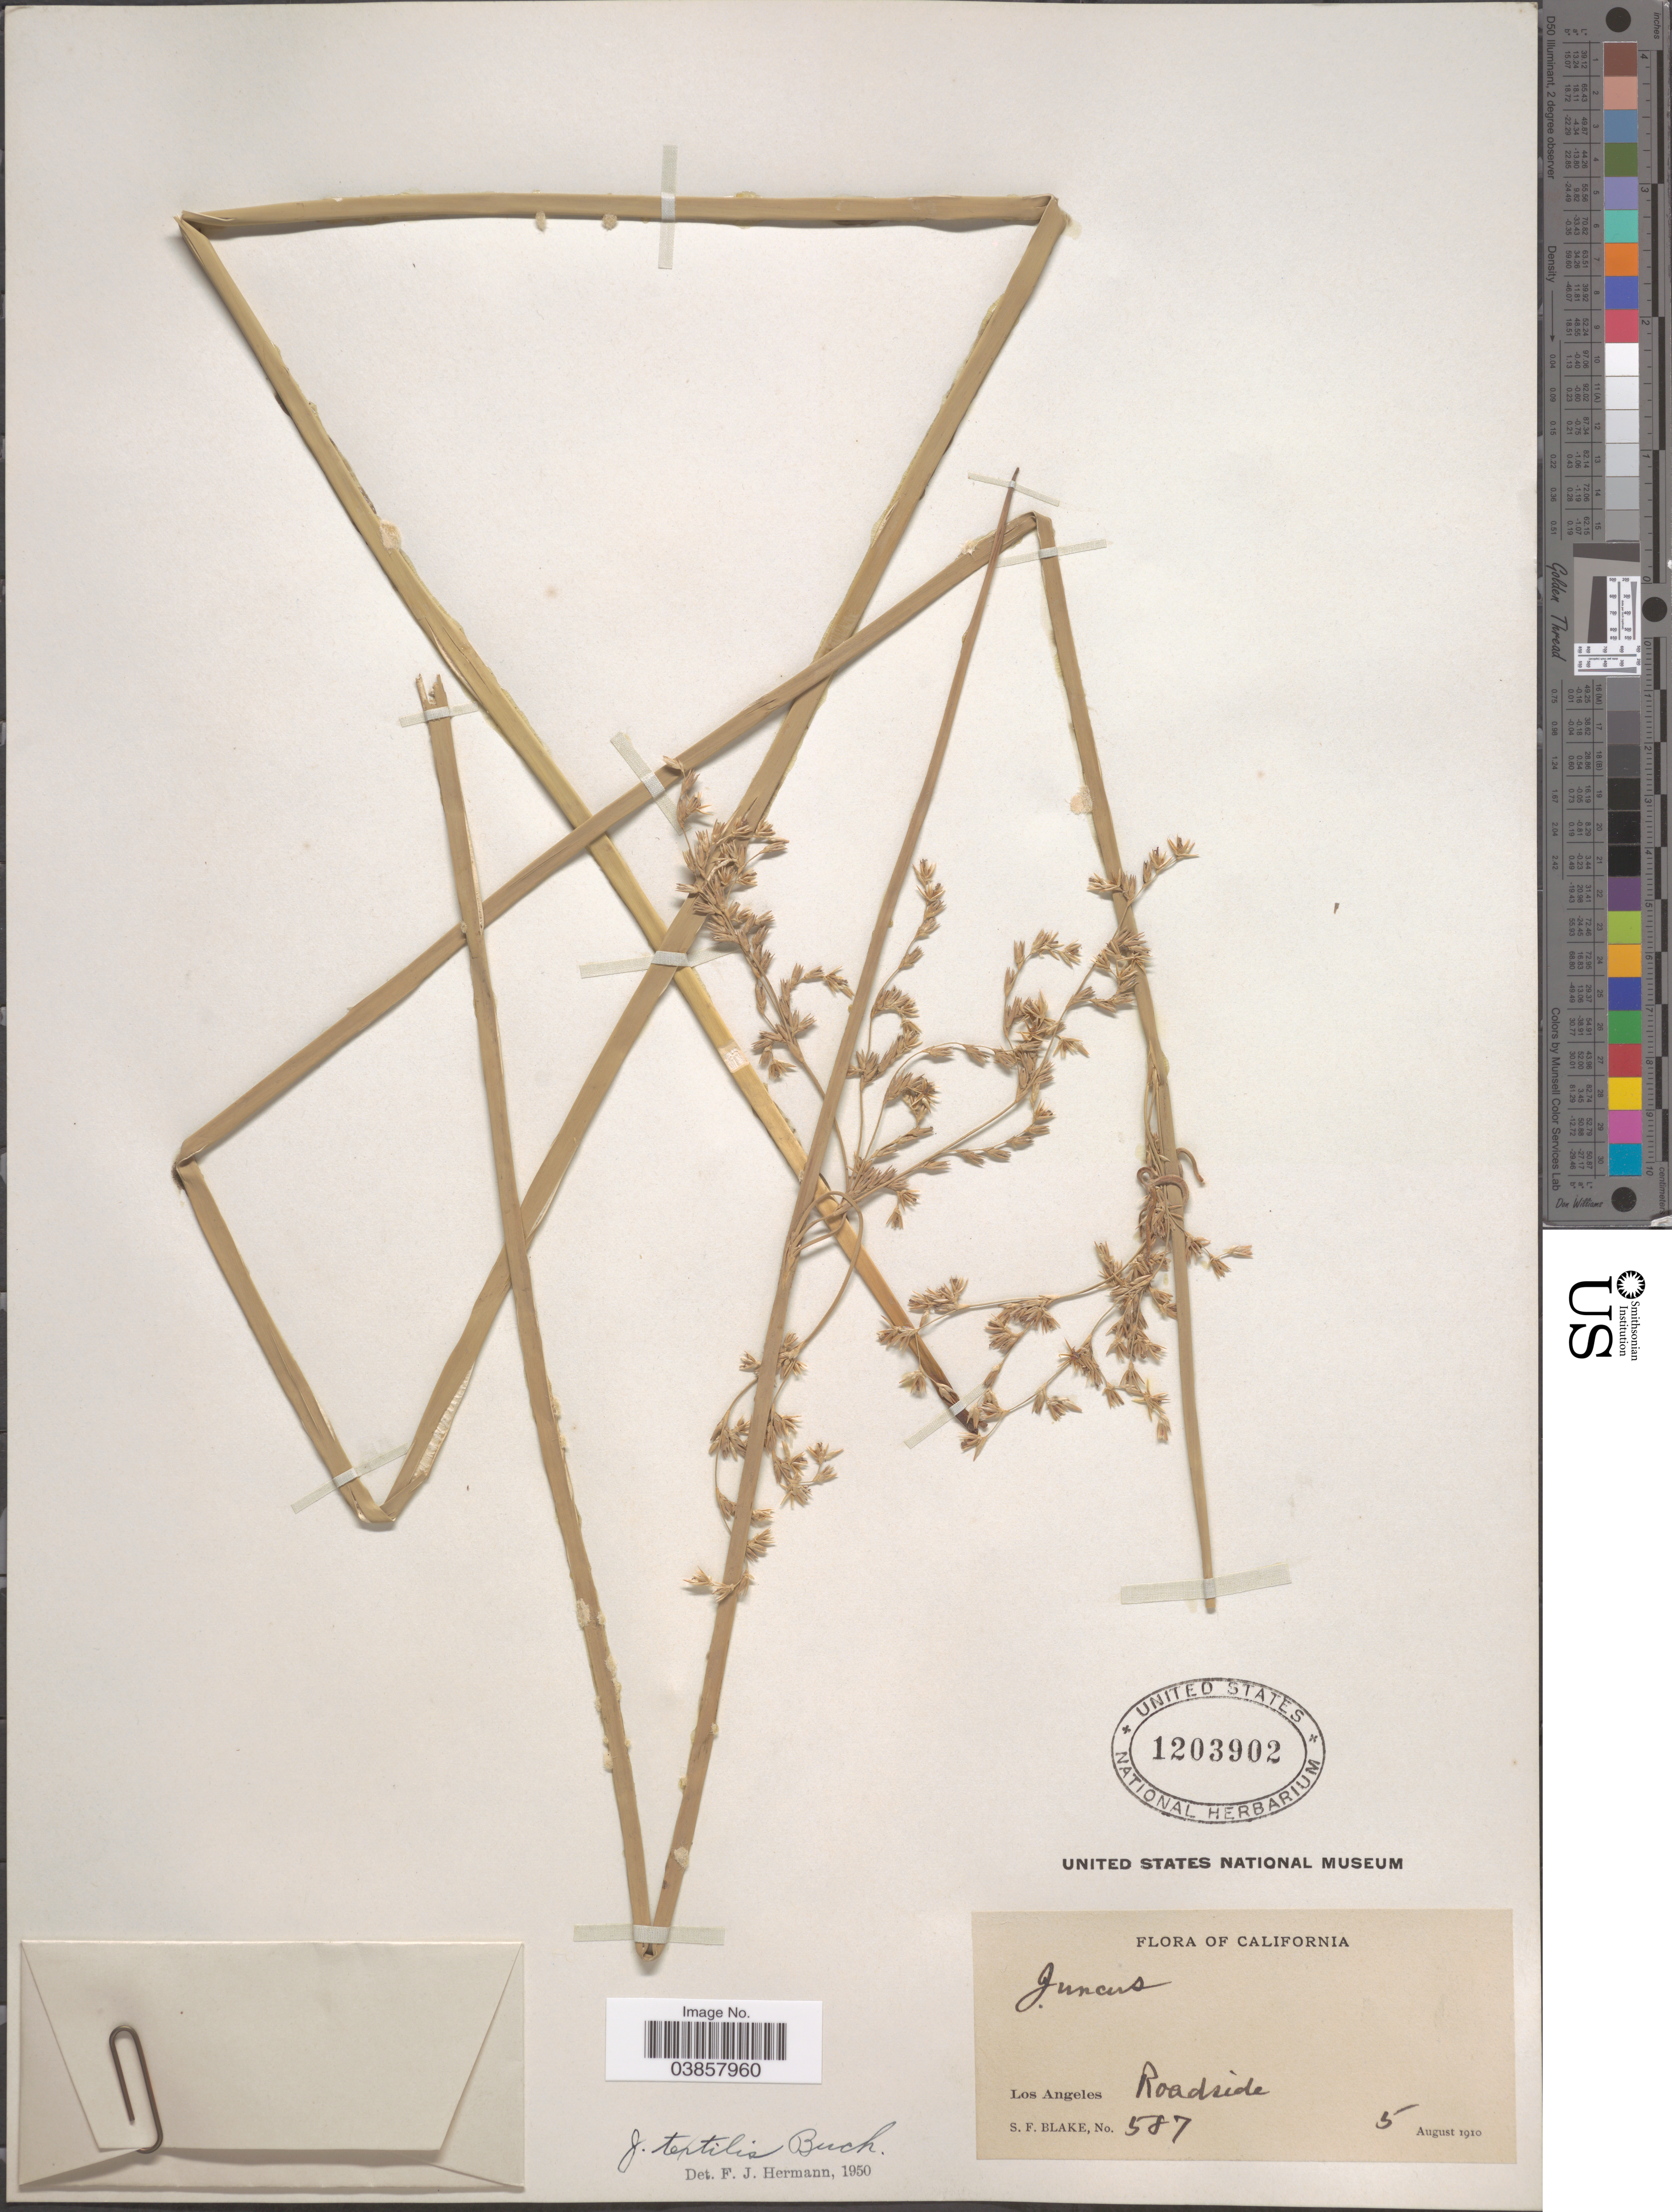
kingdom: Plantae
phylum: Tracheophyta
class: Liliopsida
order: Poales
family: Juncaceae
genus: Juncus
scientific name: Juncus textilis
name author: Buchenau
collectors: S. Blake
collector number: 587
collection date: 1910-08-05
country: United States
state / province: California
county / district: Los Angeles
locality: Los Angeles. Roadside.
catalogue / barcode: US 1203902